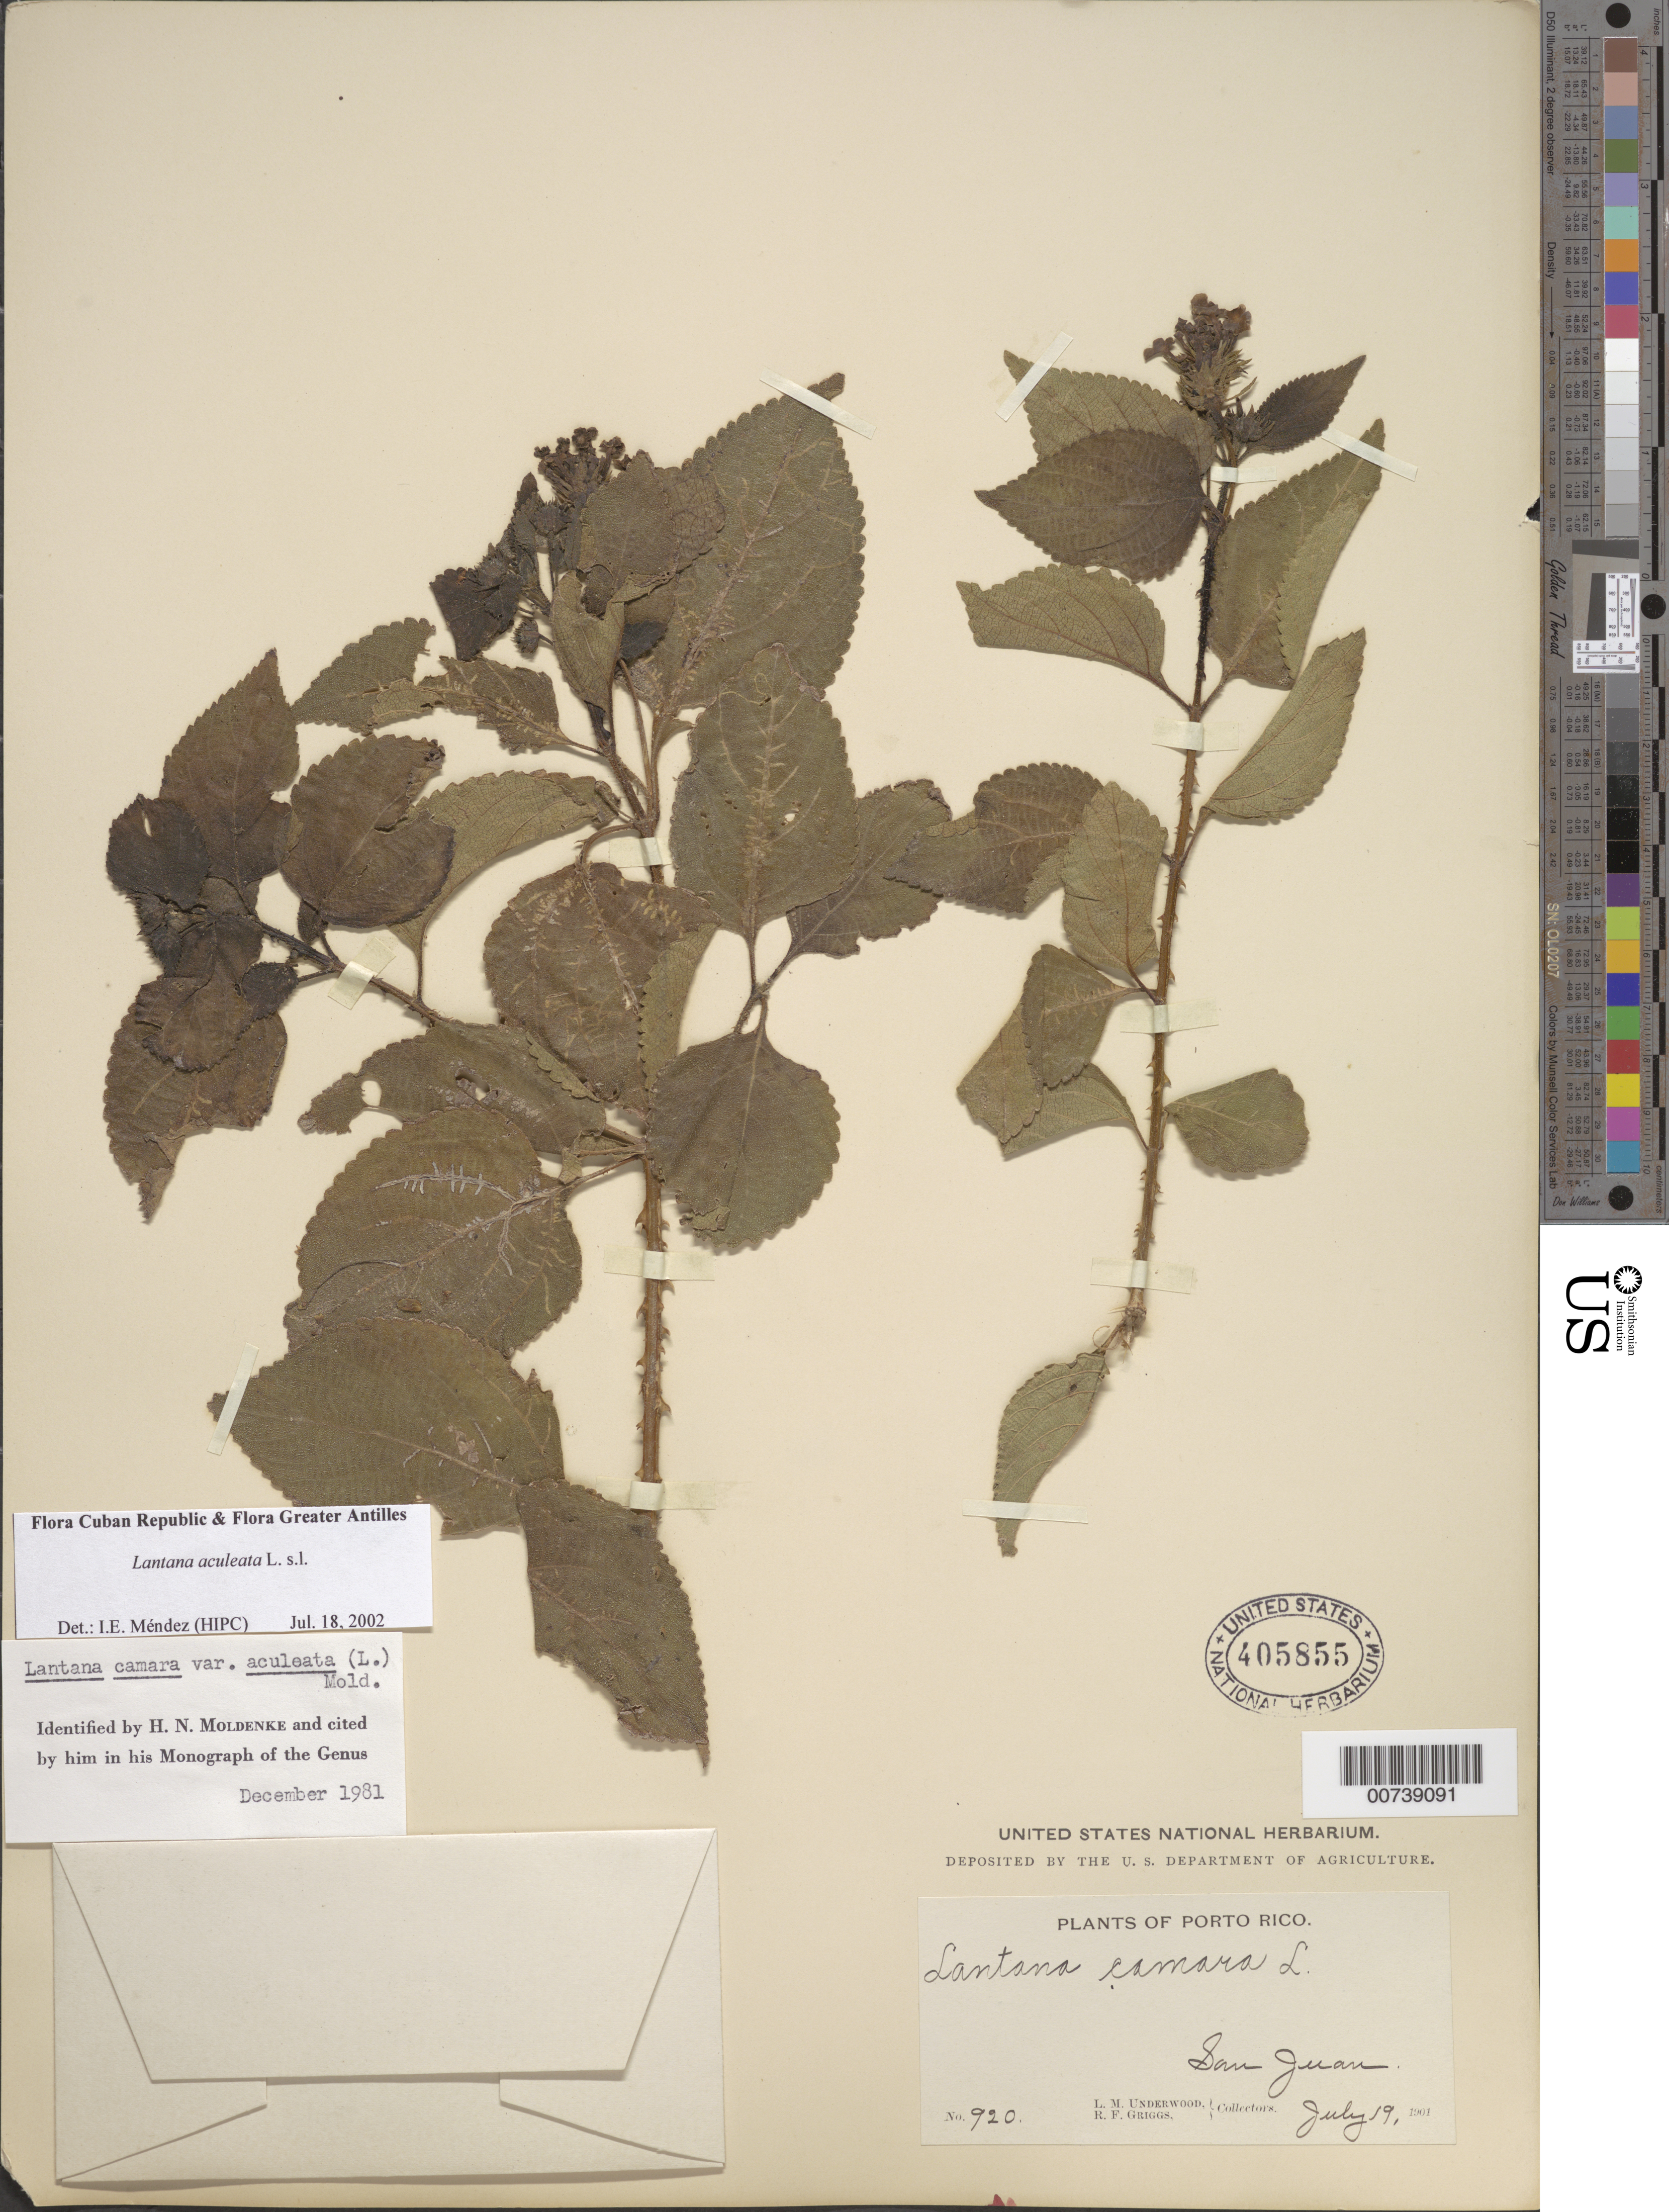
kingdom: Plantae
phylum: Tracheophyta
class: Magnoliopsida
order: Lamiales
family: Verbenaceae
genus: Lantana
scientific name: Lantana x aculeata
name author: L.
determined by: Méndez, Isidro E., (HIPC)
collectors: L. M. Underwood & R. F. Griggs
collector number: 920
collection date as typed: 19 Jul 1901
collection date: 1901-07-19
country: Puerto Rico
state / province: San Juan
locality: San Juan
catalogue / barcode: US 405855